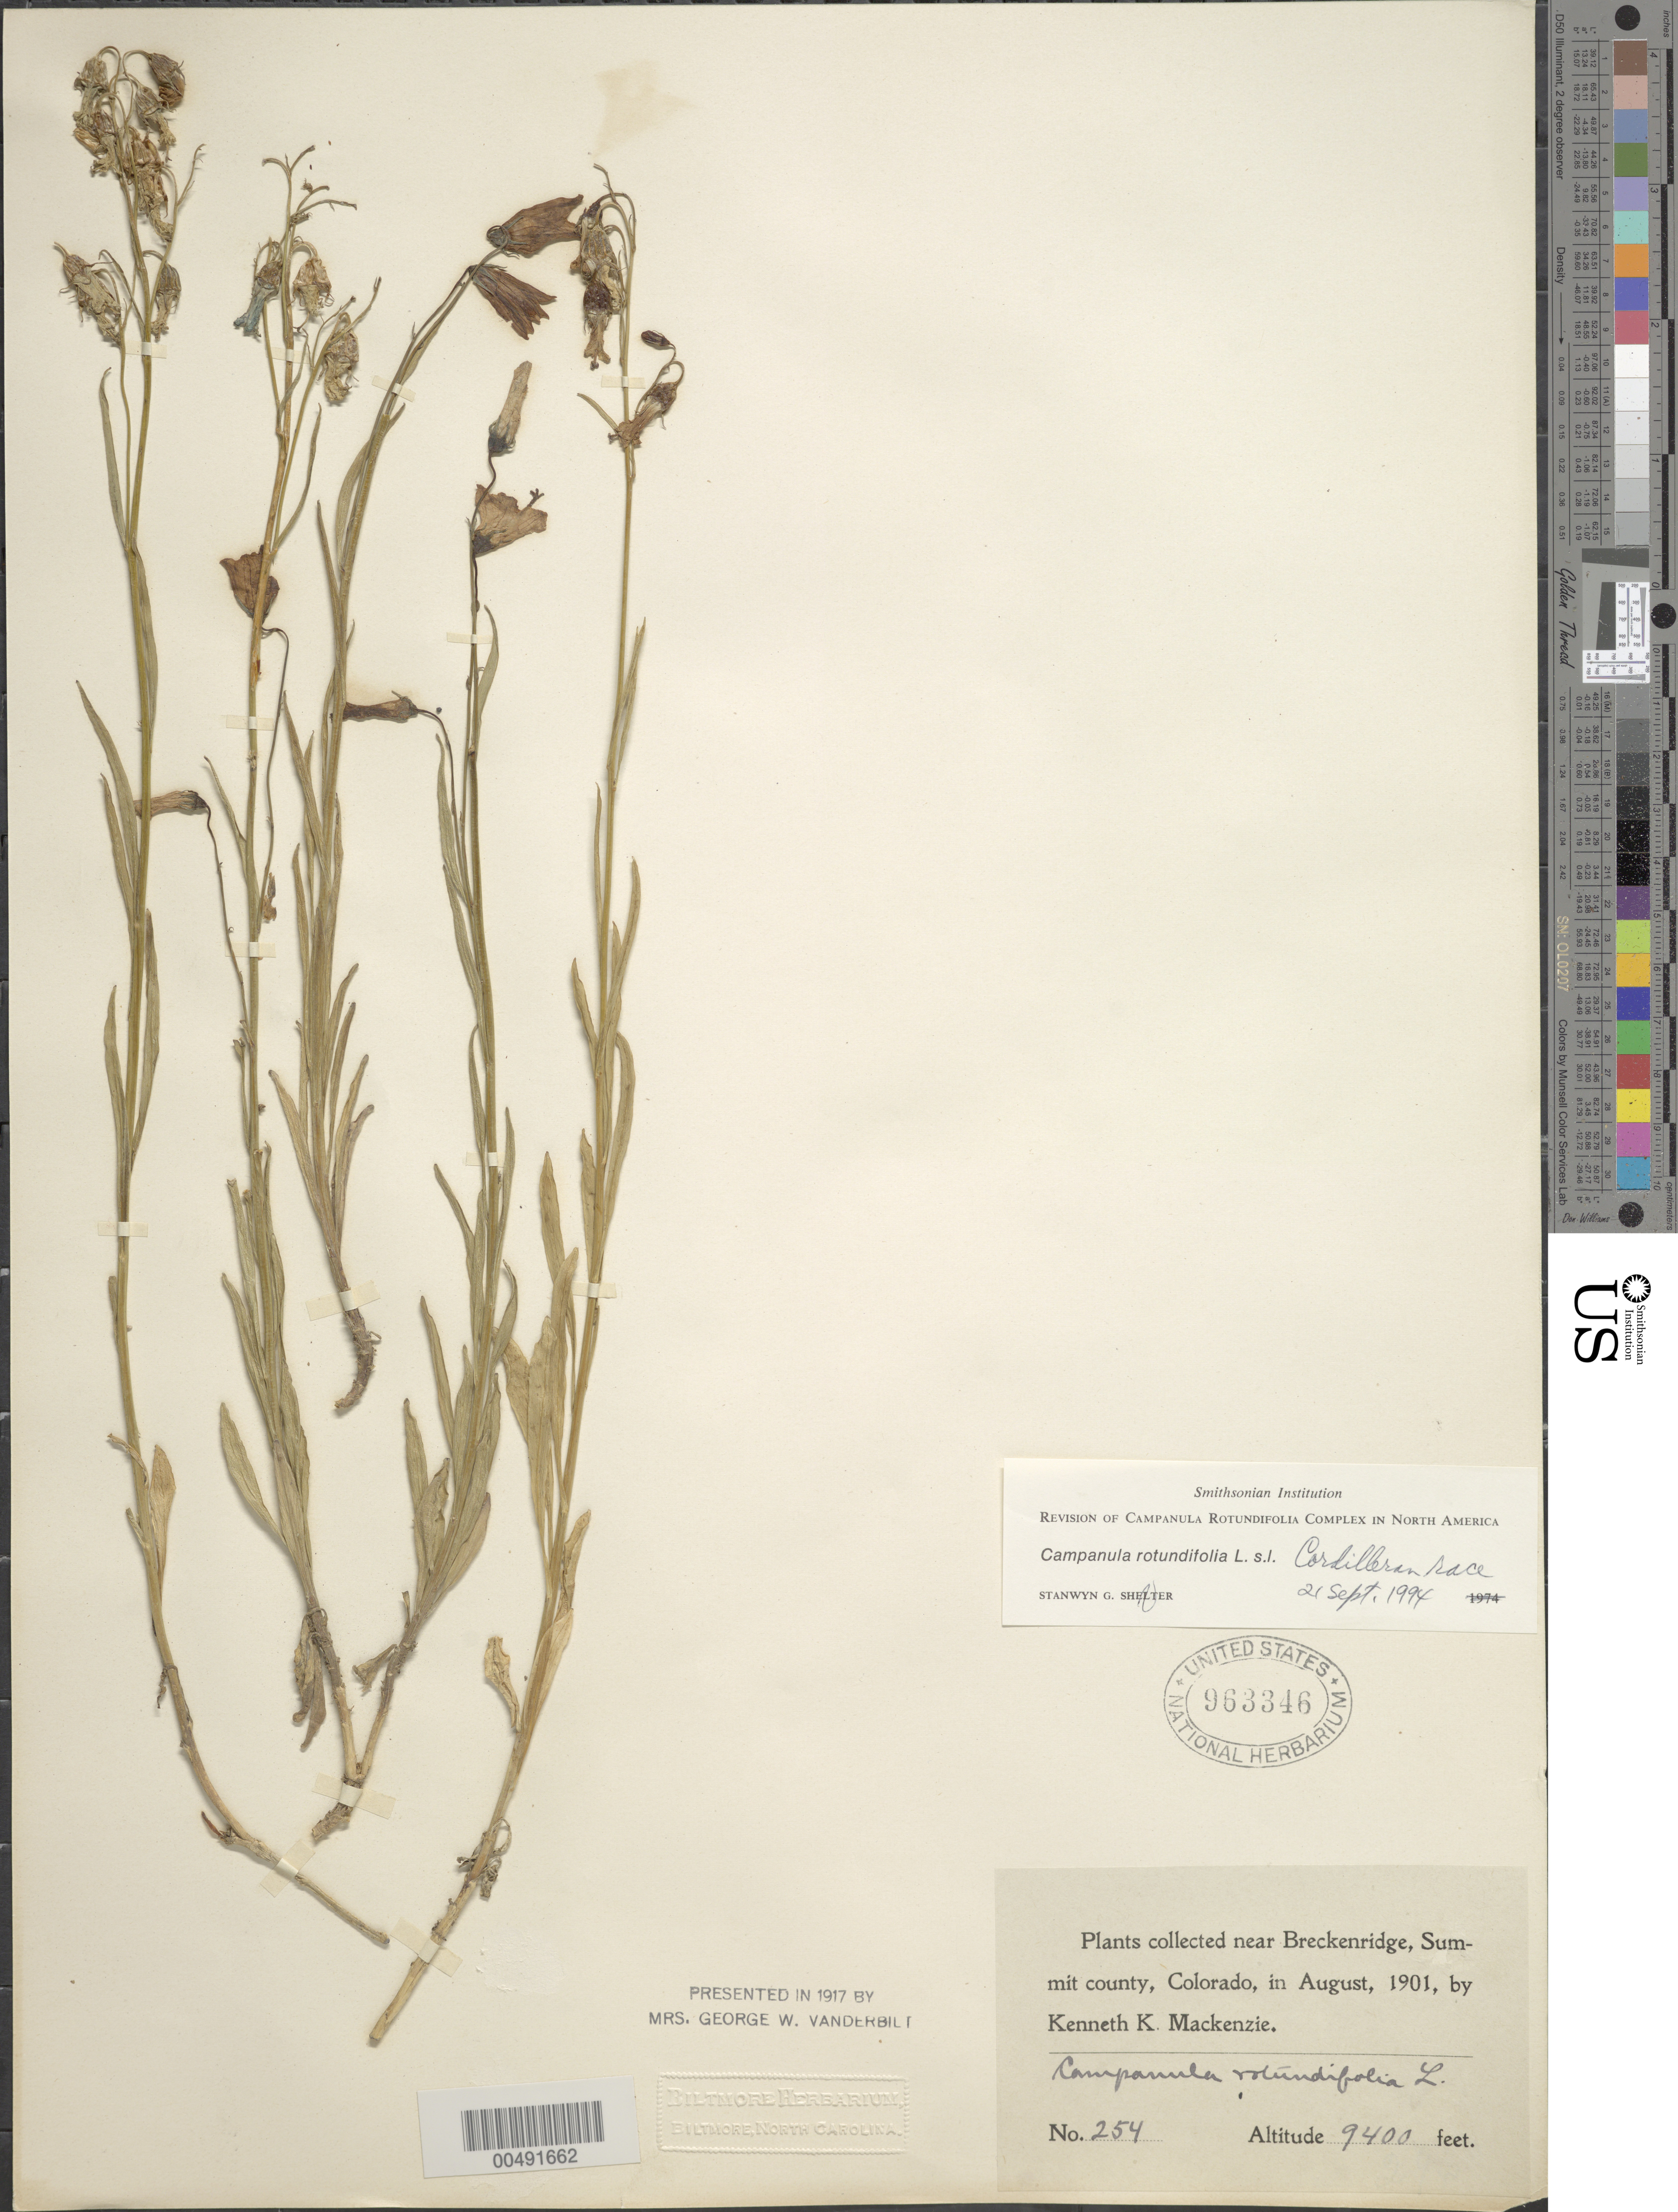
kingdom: Plantae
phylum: Tracheophyta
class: Magnoliopsida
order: Asterales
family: Campanulaceae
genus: Campanula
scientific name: Campanula rotundifolia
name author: L.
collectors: K. K. Mackenzie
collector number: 254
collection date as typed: Aug 1901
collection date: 1901-08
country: United States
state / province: Colorado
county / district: Summit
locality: near Breckenridge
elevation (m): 2865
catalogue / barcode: US 963346